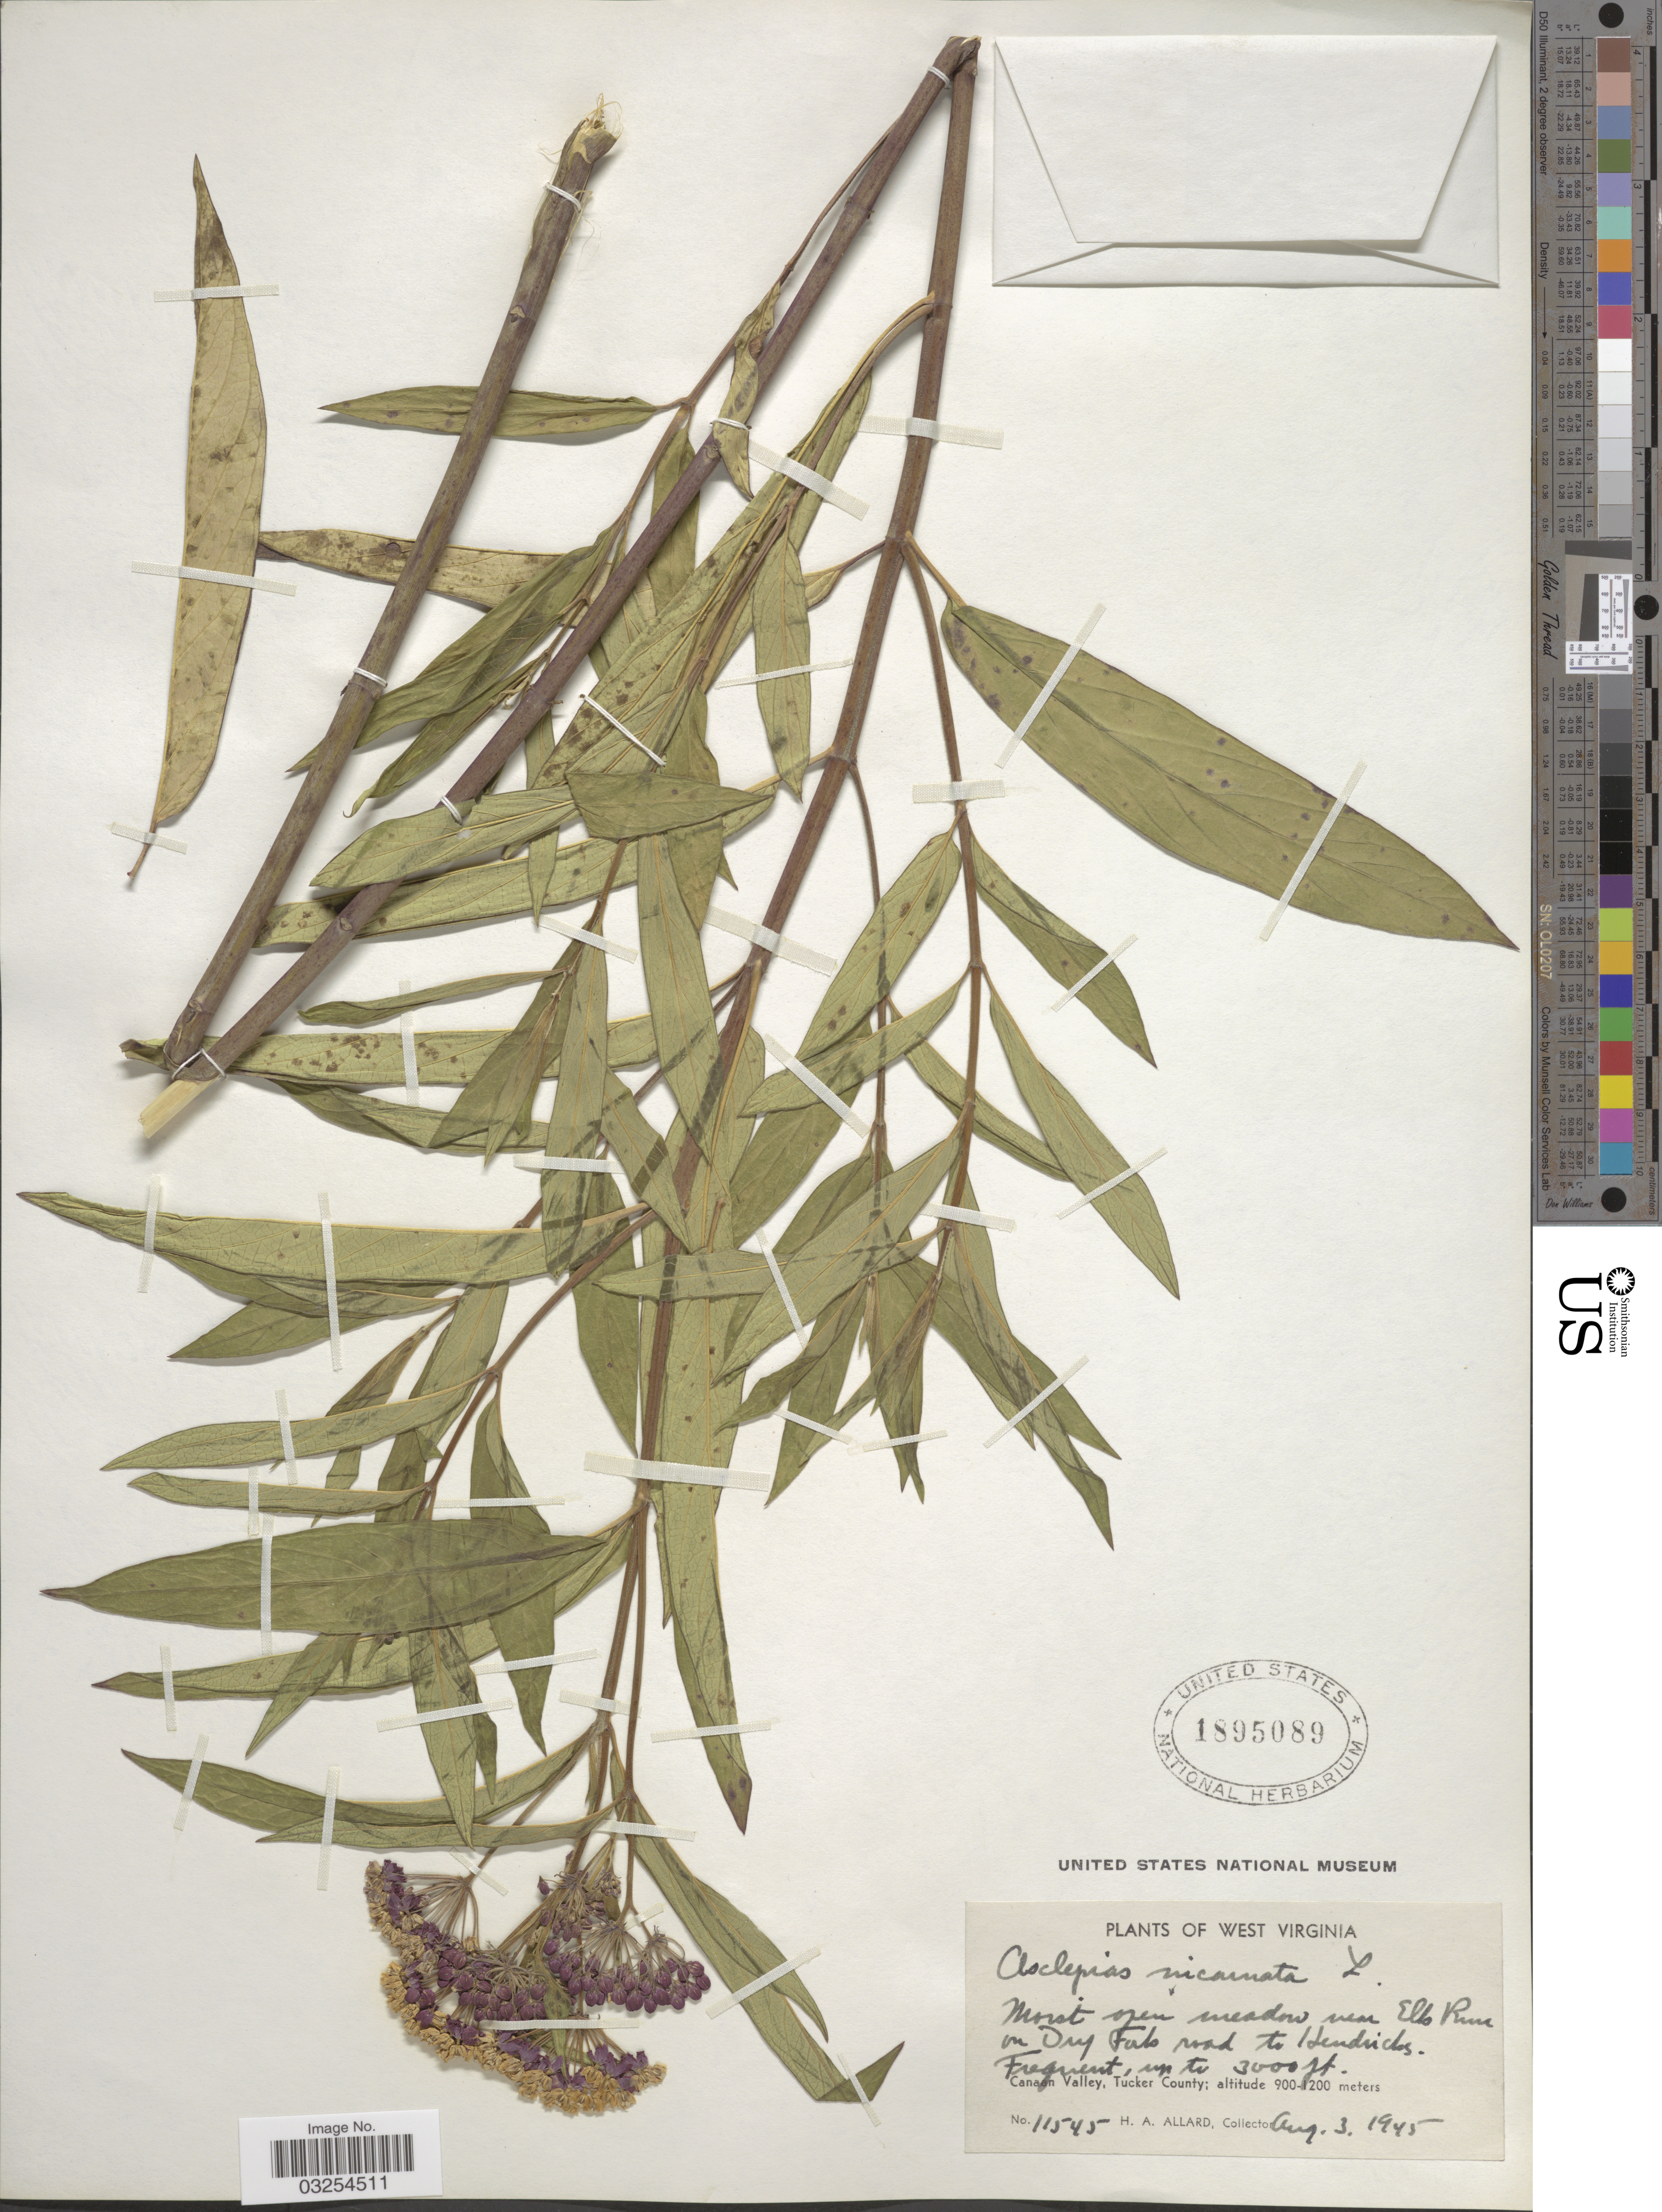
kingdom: Plantae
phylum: Tracheophyta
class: Magnoliopsida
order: Gentianales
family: Apocynaceae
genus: Asclepias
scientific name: Asclepias incarnata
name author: L.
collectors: H. A. Allard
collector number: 11545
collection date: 1945-08-03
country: United States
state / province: West Virginia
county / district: Tucker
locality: Moist open meadow near Elk Run on Dry Fork road to Hendricks. Canaan Valley, Tucker County.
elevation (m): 914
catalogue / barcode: US 1895089